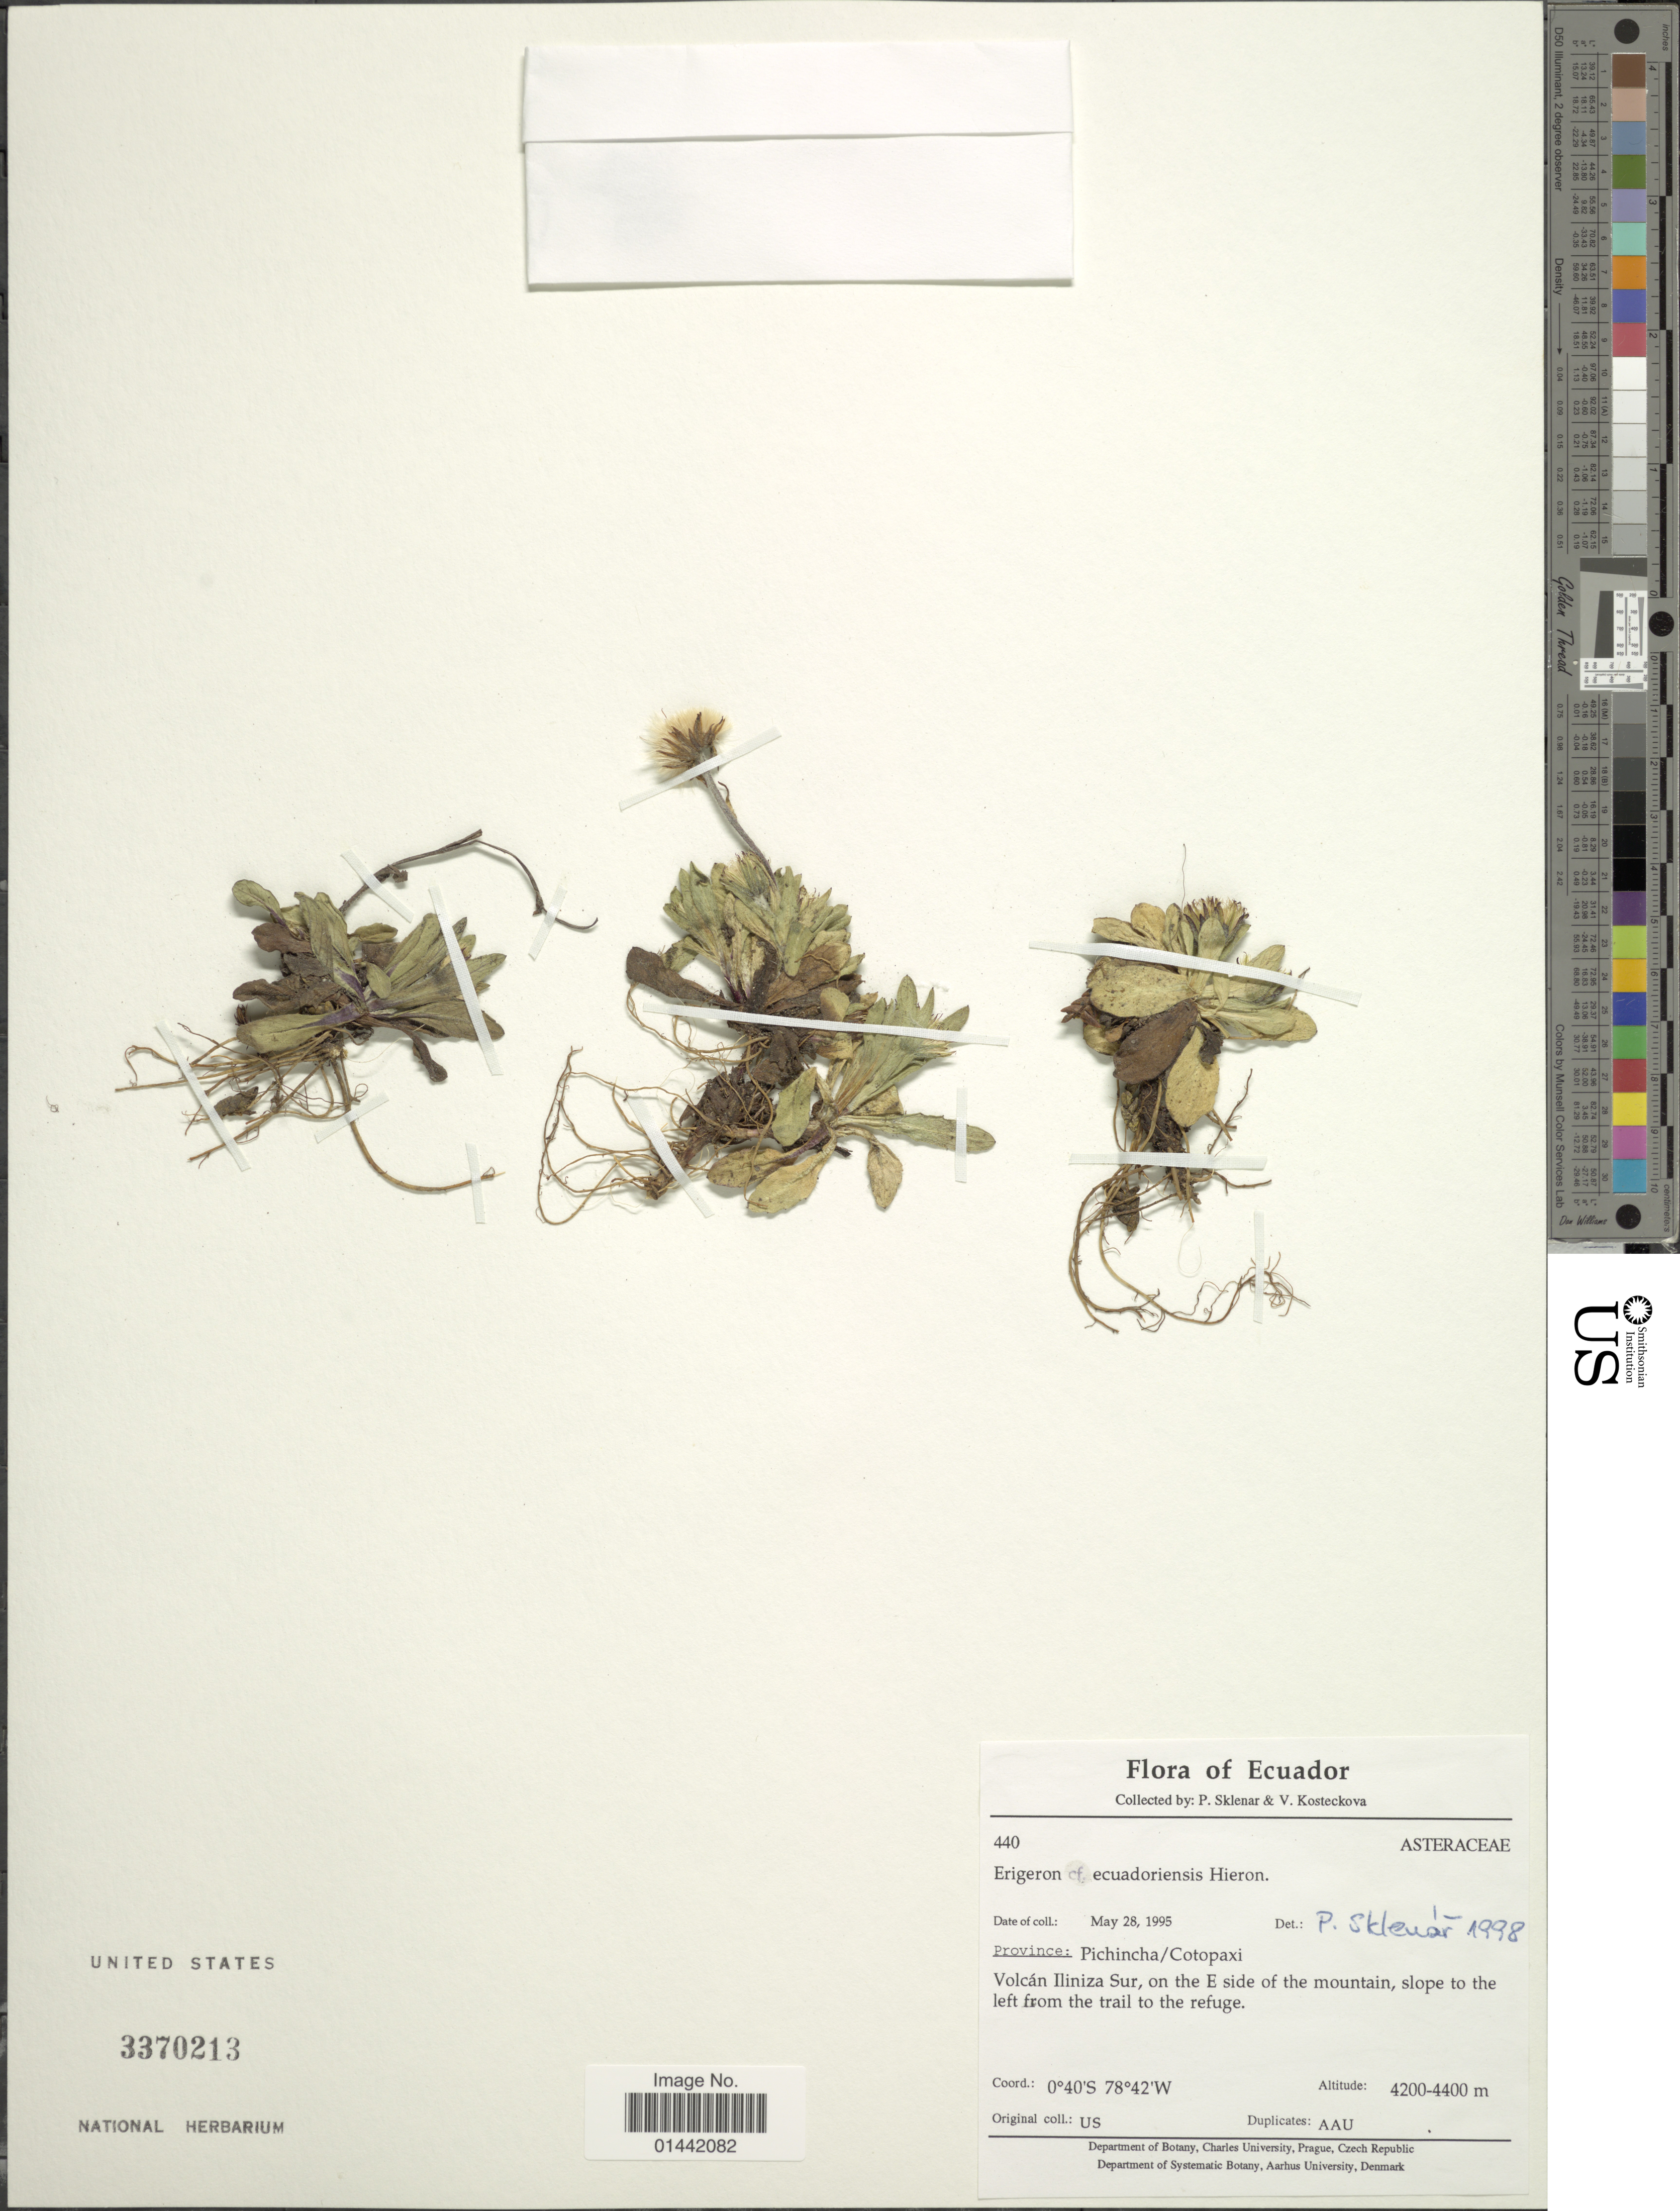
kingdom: Plantae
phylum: Tracheophyta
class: Magnoliopsida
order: Asterales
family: Asteraceae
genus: Erigeron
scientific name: Erigeron ecuadoriensis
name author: Hieron.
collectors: P. Sklenár & V. Kosteckova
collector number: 440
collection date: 1995-05-28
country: Ecuador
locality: Pichincha/Cotopaxi, Volcán iliniza Sur, on the E side of the mountain, slope to the left from the trail to the refuge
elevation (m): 4200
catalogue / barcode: US 3370213